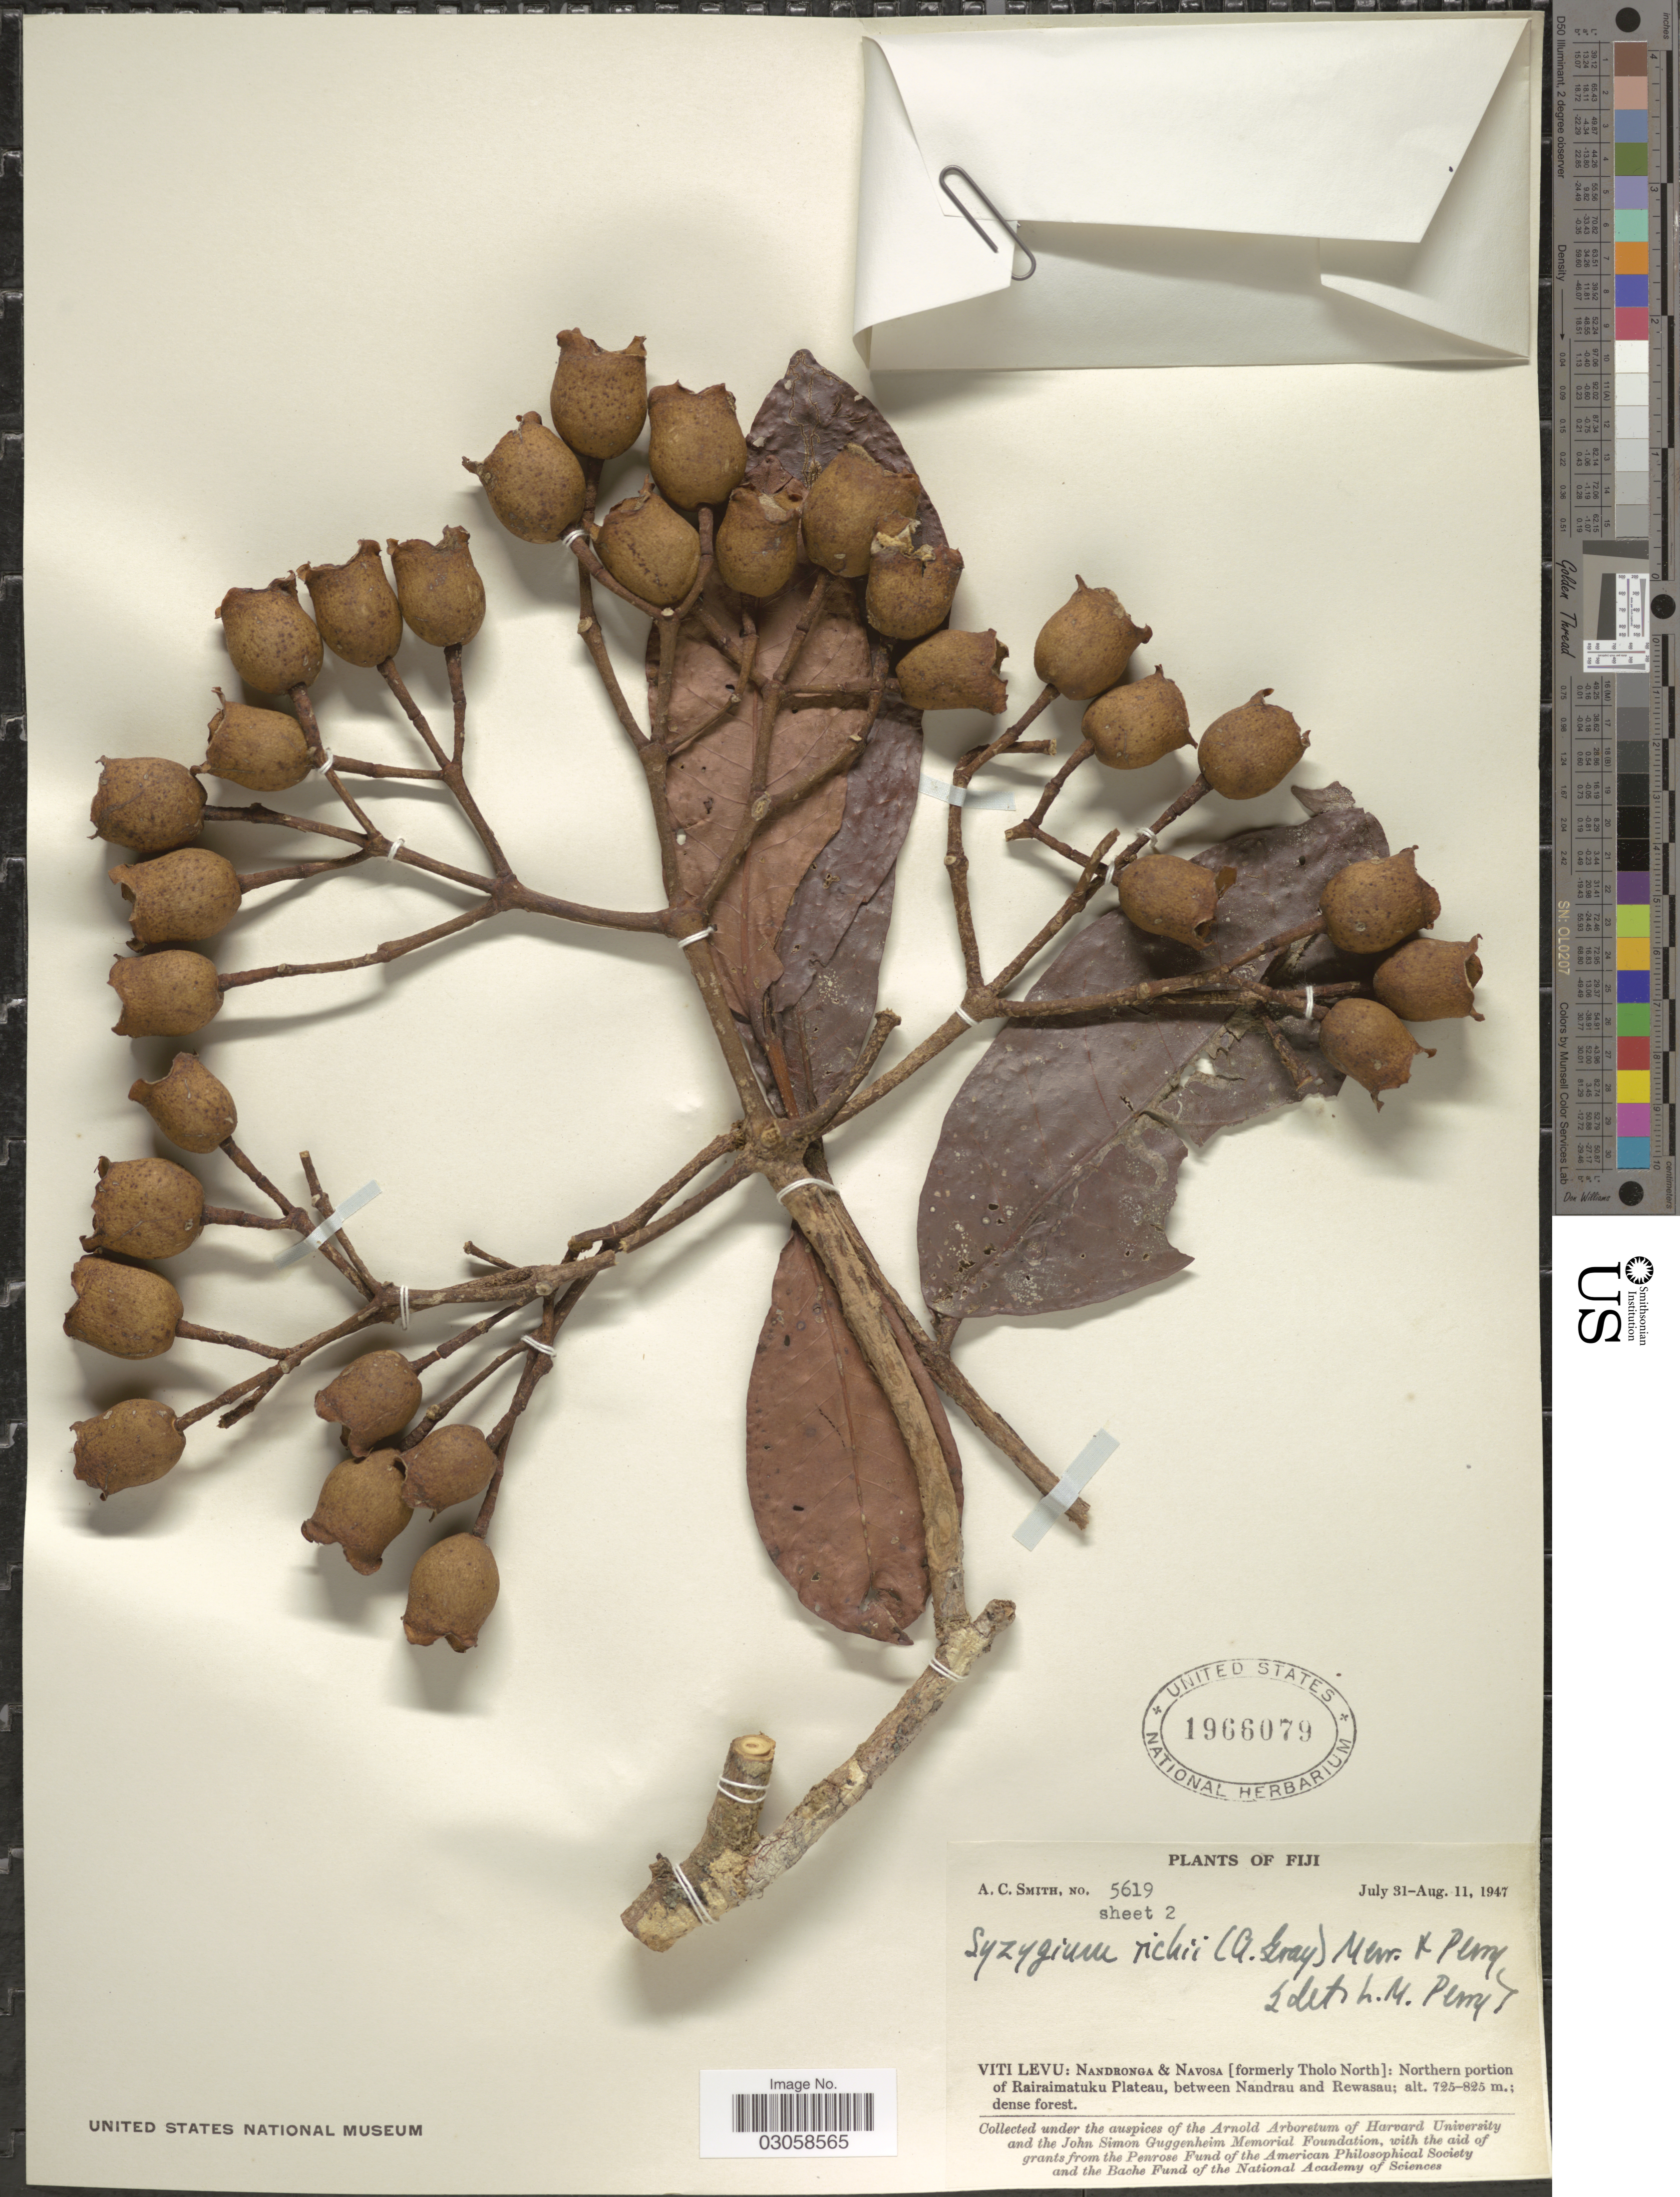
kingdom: Plantae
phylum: Tracheophyta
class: Magnoliopsida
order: Myrtales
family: Myrtaceae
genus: Syzygium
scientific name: Syzygium richii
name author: (A. Gray) Merr. & L.M. Perry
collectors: A. C. Smith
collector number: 5619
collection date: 1947-07-31/1947-08-11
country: Fiji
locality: Viti Levu: Nandronga & Navosa [formerly Tholo North]: Northern portion of Rairaimatuku Plateau, between Nandrau and Rewasau.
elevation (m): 725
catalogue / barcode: US 1966079